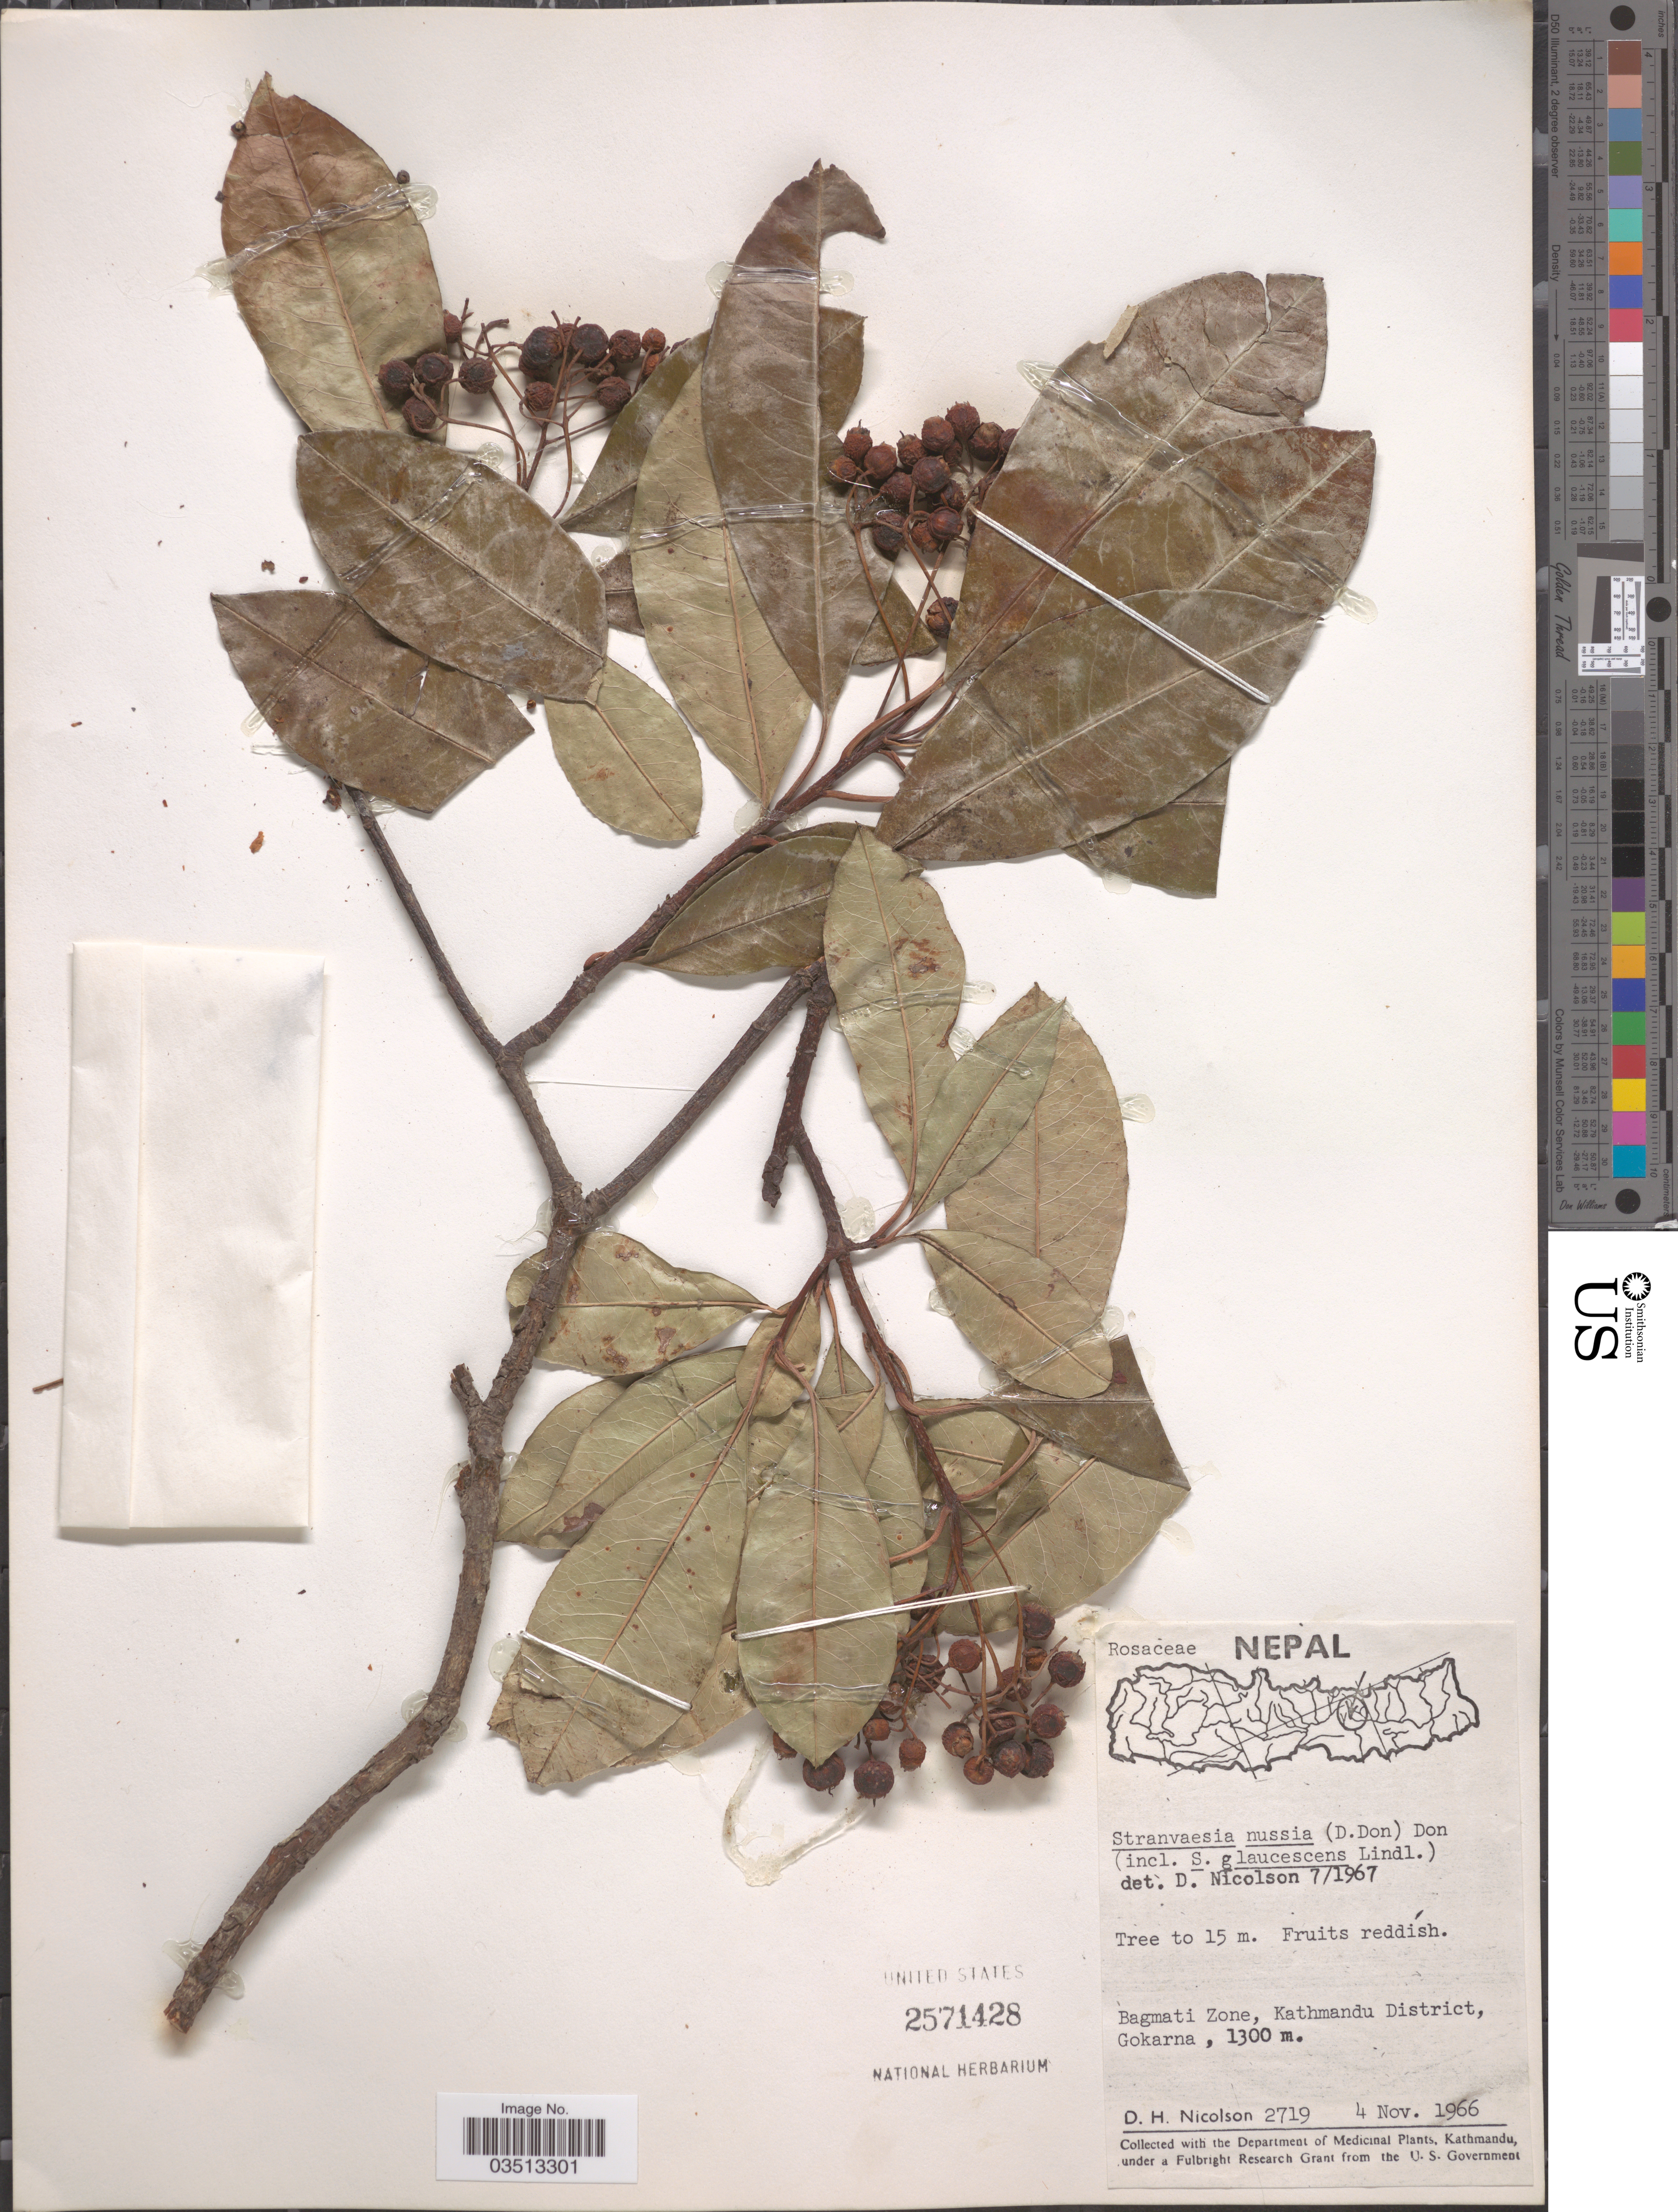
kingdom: Plantae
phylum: Tracheophyta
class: Magnoliopsida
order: Rosales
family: Rosaceae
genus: Stranvaesia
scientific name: Stranvaesia nussia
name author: (Buch.-Ham. ex D. Don) Decne.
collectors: D. H. Nicolson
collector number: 2719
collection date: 1966-11-04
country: Nepal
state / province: Bagmati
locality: Bagmati Zone, Kathmandu District, Gokarna.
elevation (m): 1300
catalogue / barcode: US 2571428